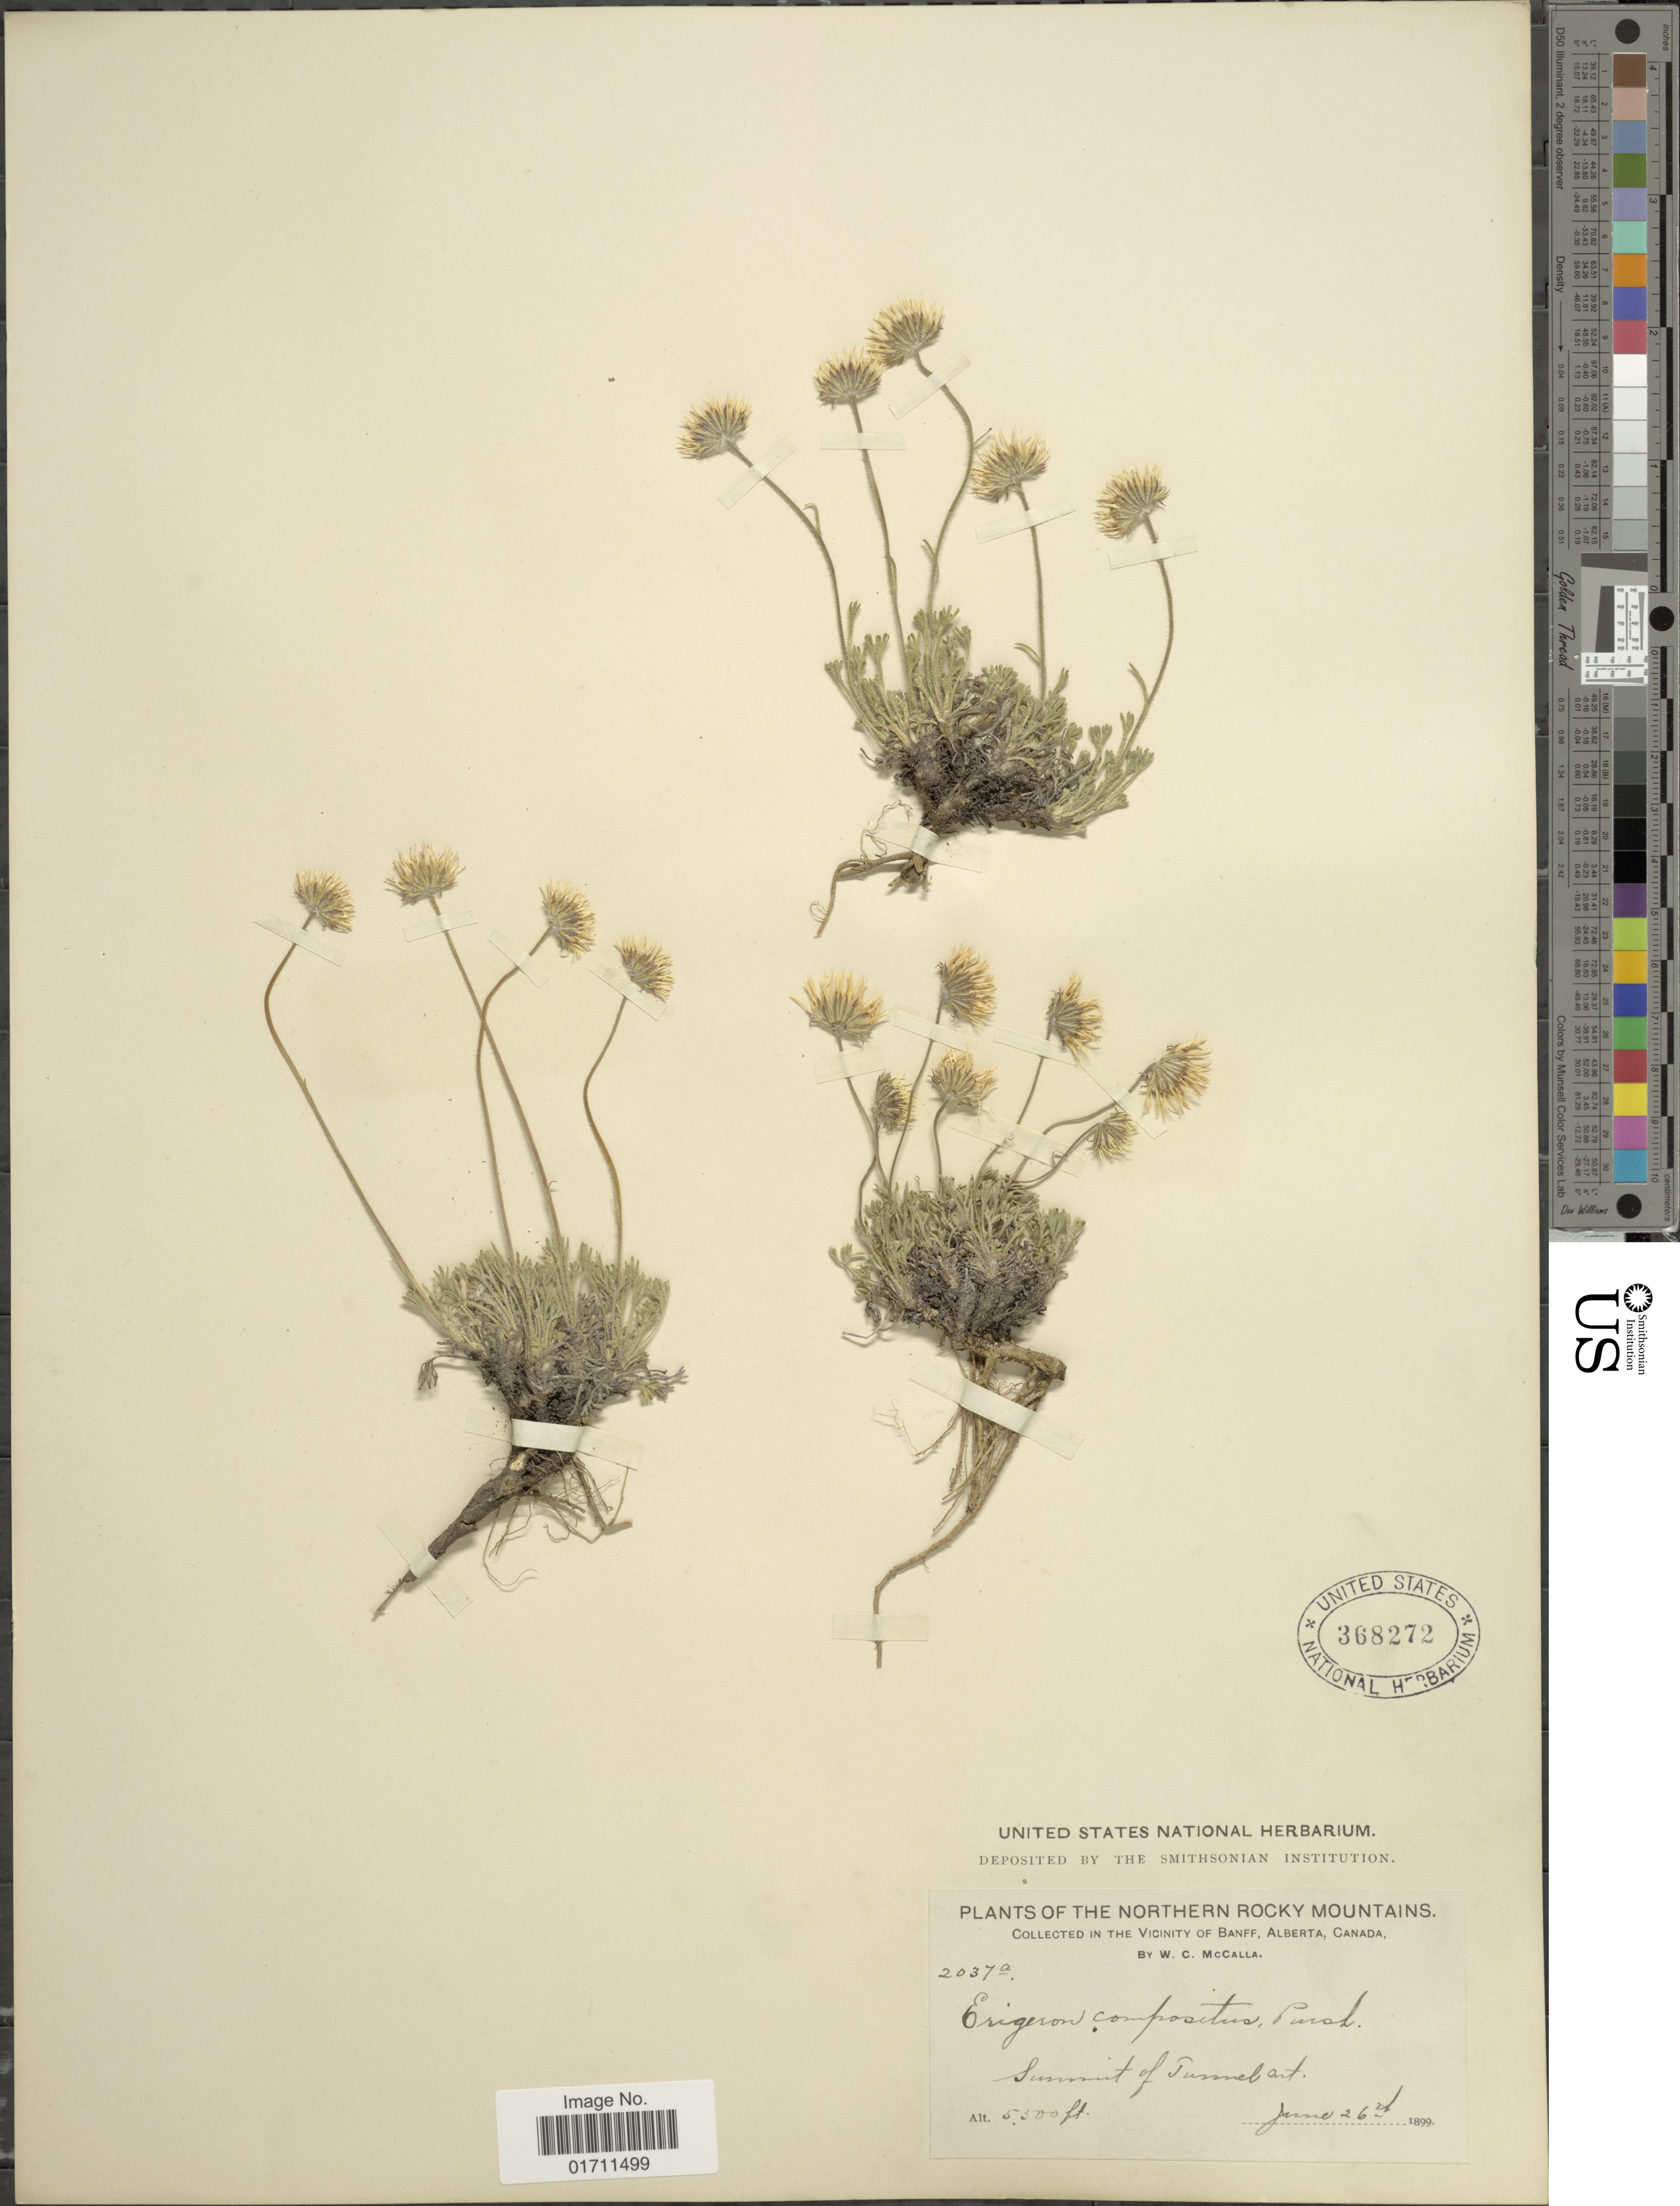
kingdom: Plantae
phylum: Tracheophyta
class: Magnoliopsida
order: Asterales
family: Asteraceae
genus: Erigeron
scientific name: Erigeron compositus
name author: Pursh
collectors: W. McCalla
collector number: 2037a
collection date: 1899-06-26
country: Canada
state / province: Alberta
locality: The Northern Rocky Mountains, In the Vicinity of Banff, Summit of Tunnel Mt.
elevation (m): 1676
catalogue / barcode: US 368272